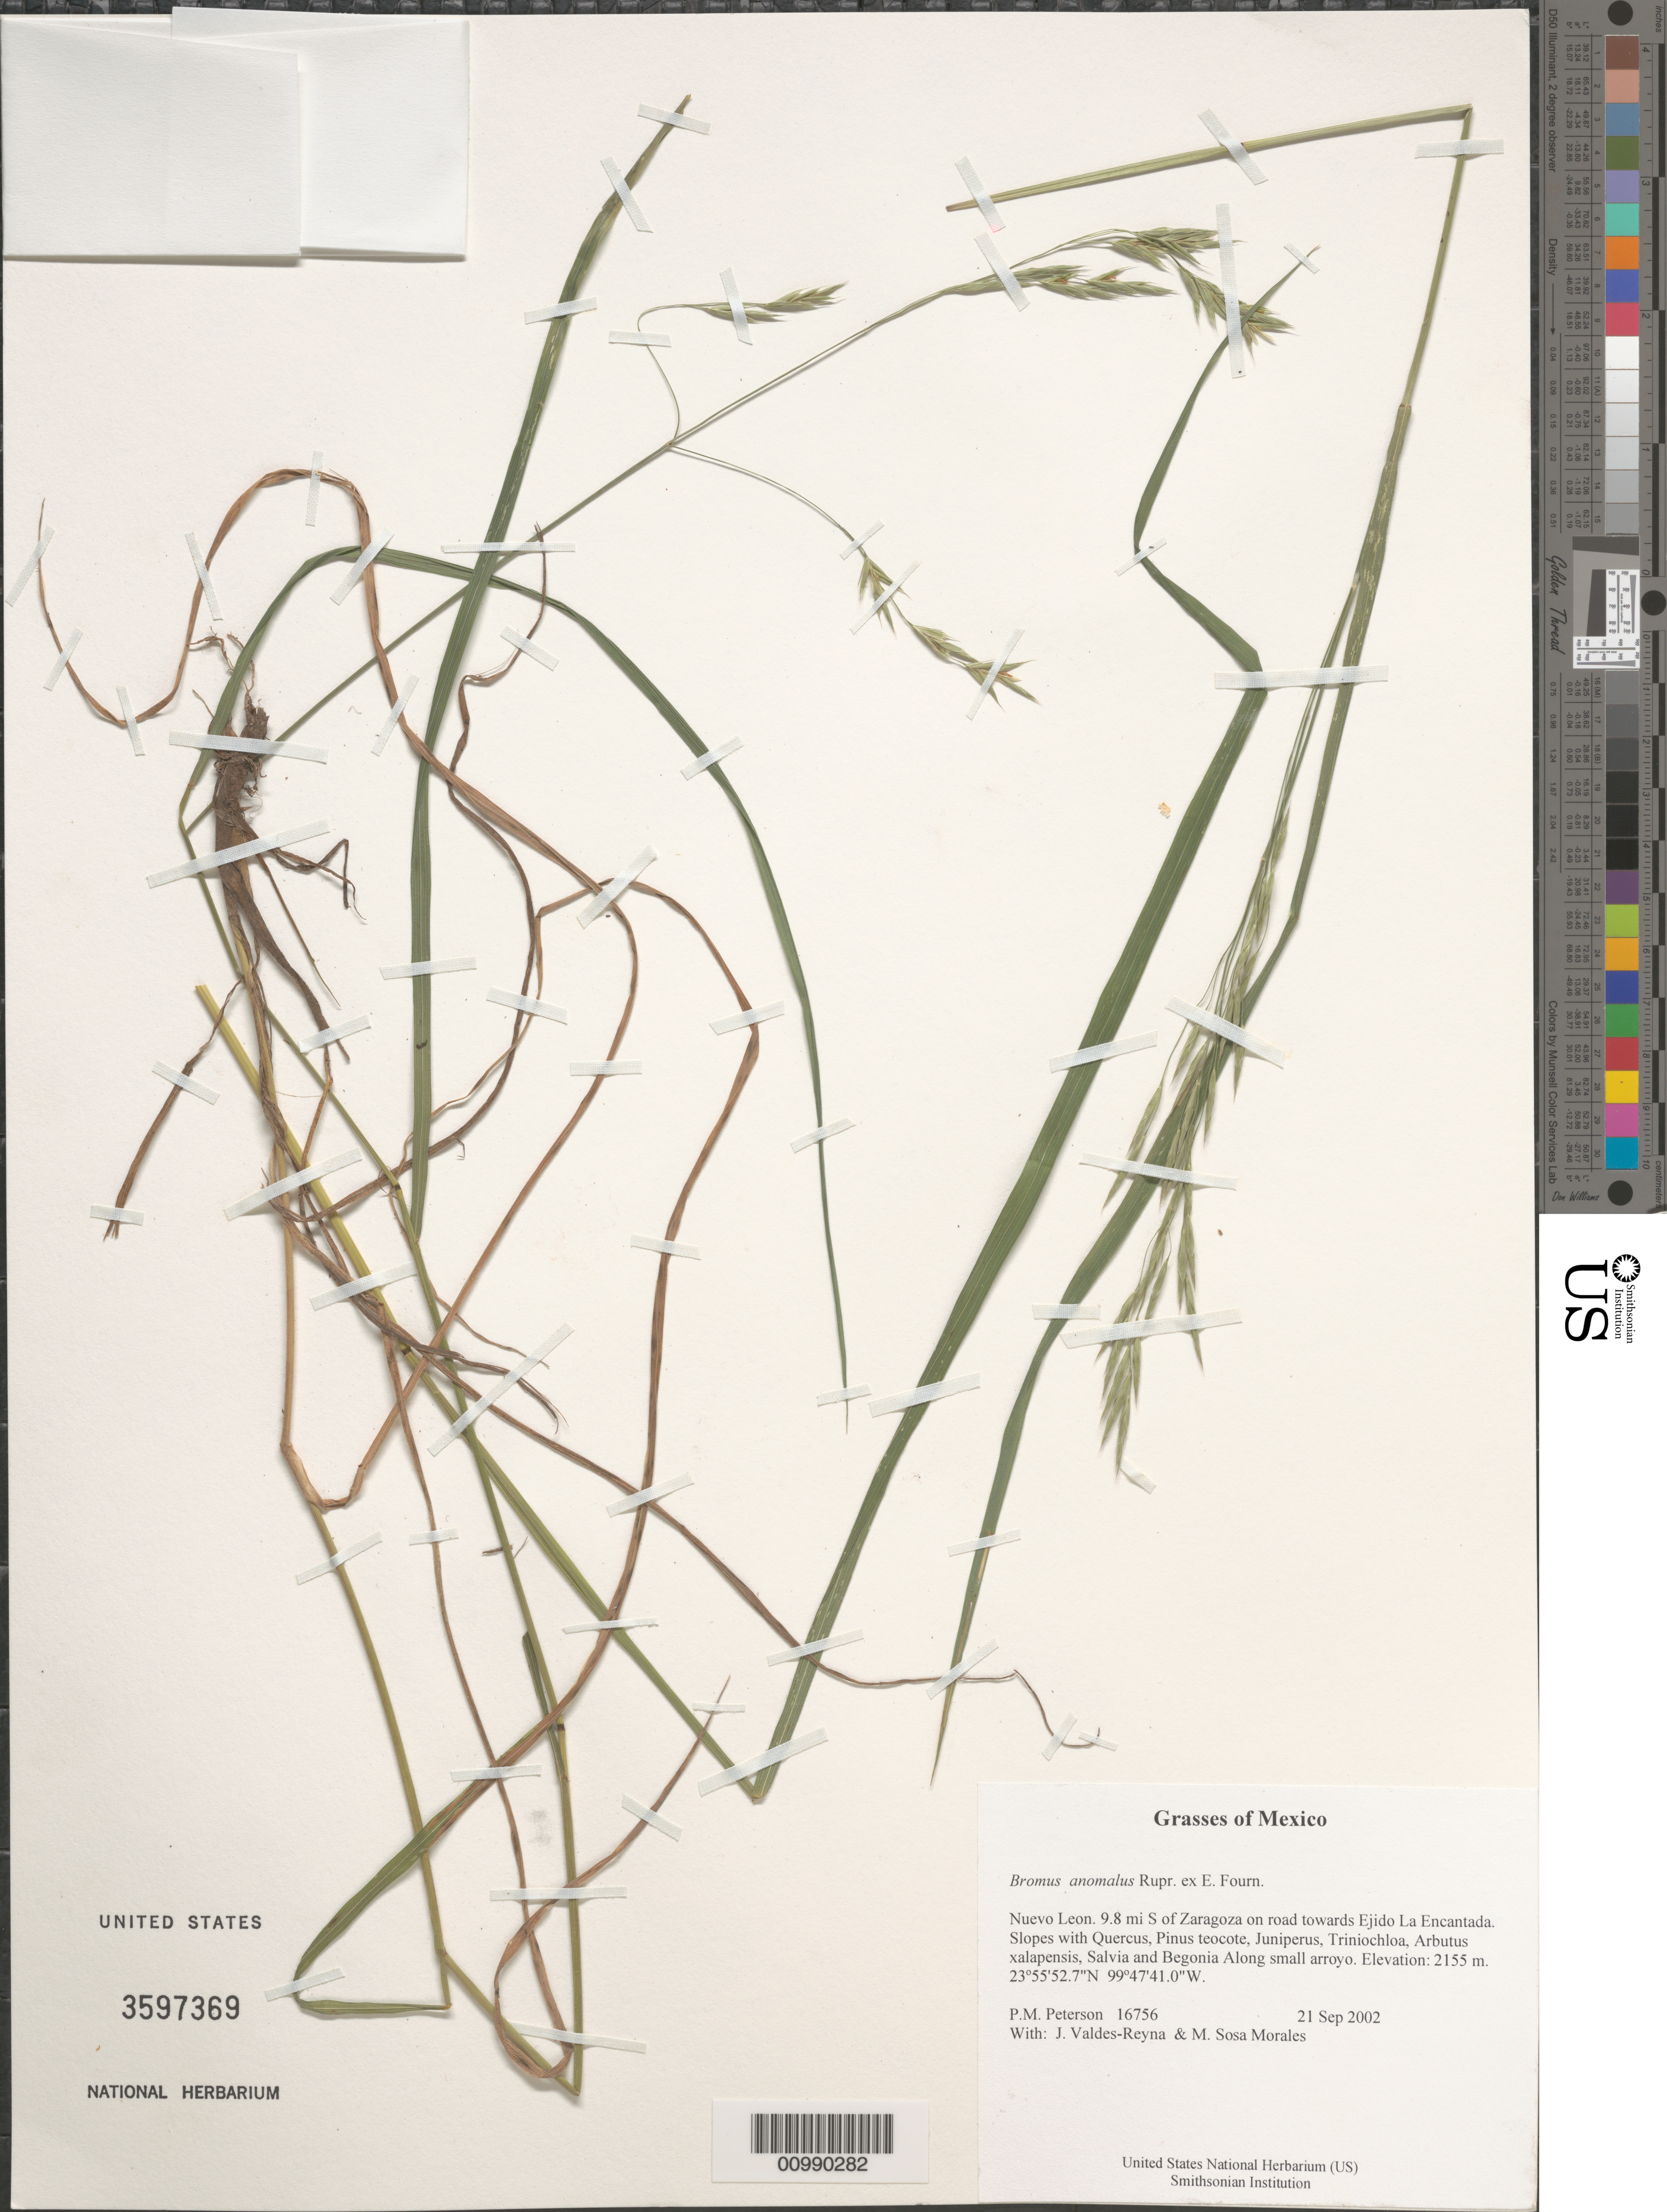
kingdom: Plantae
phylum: Tracheophyta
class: Liliopsida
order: Poales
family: Poaceae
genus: Bromus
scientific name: Bromus anomalus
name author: Rupr. ex E. Fourn.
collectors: P. M. Peterson, J. Valdés-Reyna & M. Sosa Morales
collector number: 16756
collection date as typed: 21 Sep 2002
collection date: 2002-09-21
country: Mexico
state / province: Nuevo León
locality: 9.8 mi S of Zaragoza on road towards Ejido La Encantada. Slopes with Quercus, Pinus teocote, Juniperus, Triniochloa, Arbutus xalapensis, Salvia and Begonia Along small arroyo.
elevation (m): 2155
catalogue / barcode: US 3597369